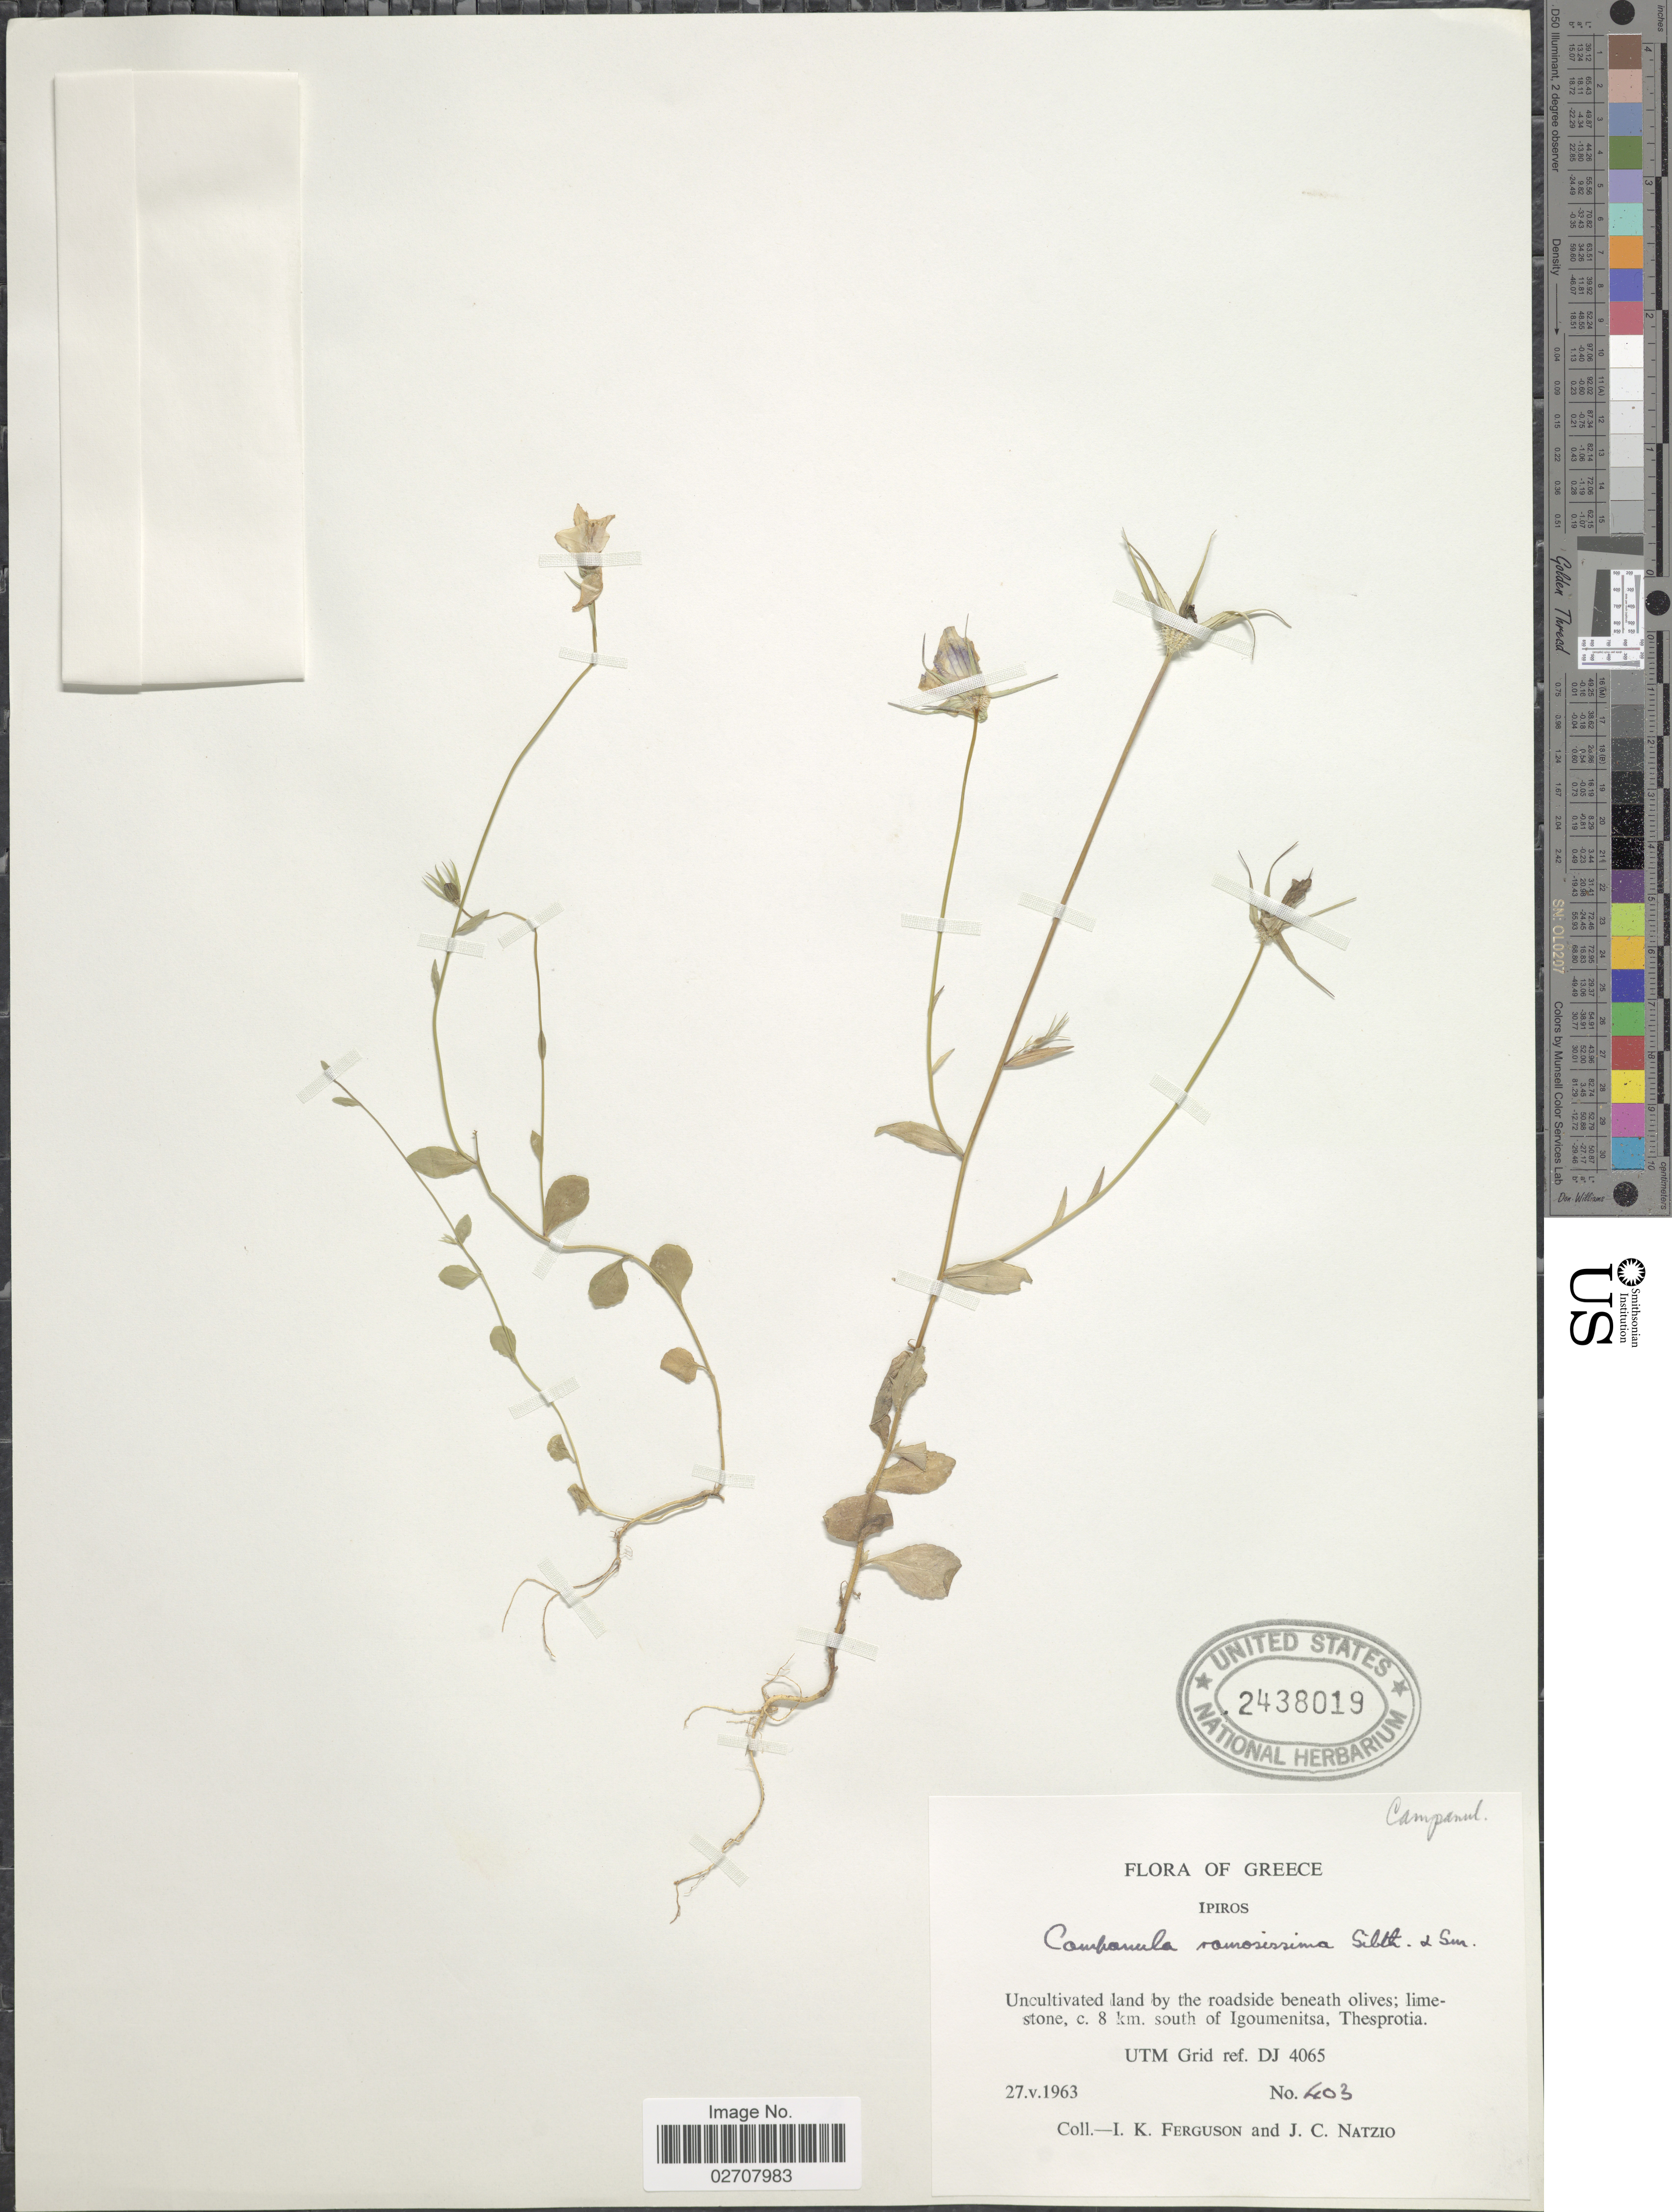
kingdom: Plantae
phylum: Tracheophyta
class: Magnoliopsida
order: Asterales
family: Campanulaceae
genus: Campanula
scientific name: Campanula ramosissima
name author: Sm.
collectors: I. K. Ferguson & J. Natzio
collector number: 403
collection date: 1963-05-27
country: Greece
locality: Ipiros, Uncultivated land by roadside beneath olives; limestone, c. 8 km south of Igoumenitsa, Thesprotia, UTM Grid. ref. DJ 4065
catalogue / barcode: US 2430819